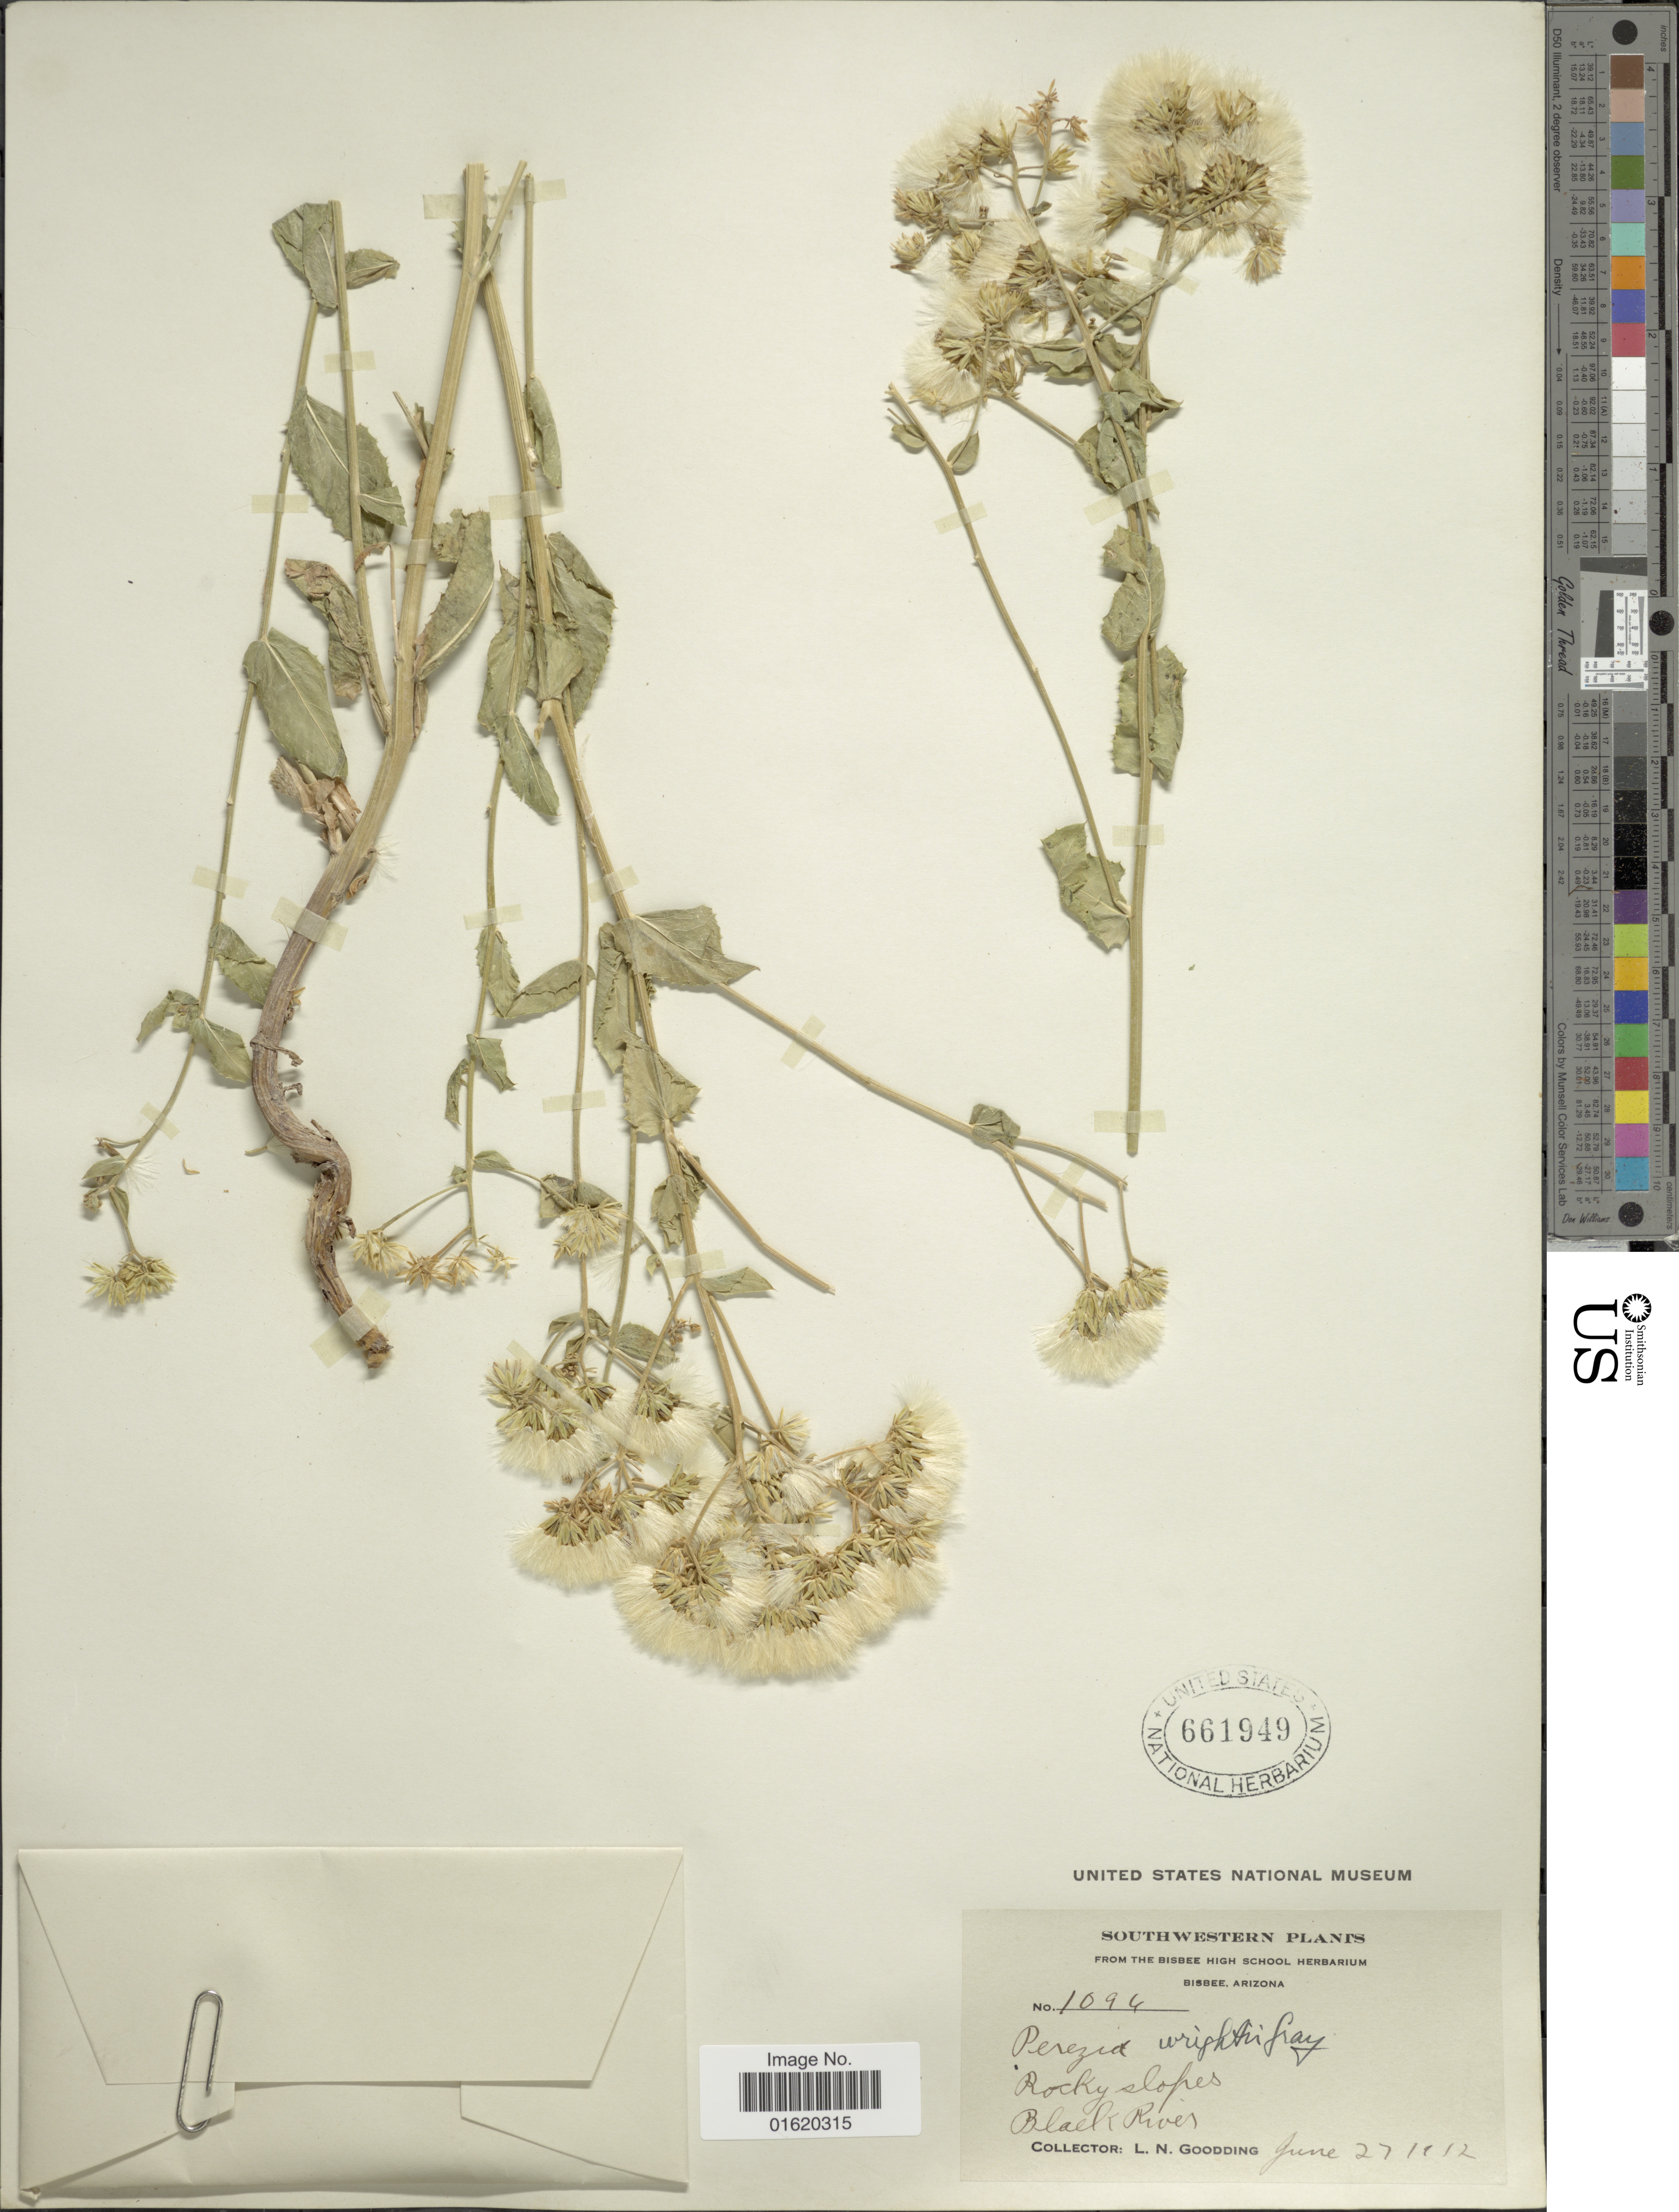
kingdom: Plantae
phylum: Tracheophyta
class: Magnoliopsida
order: Asterales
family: Asteraceae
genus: Acourtia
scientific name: Acourtia wrightii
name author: (A. Gray) Reveal & R.M. King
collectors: L. N. Goodding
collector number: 1094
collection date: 1912-06-27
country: United States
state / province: Arizona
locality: Southwestern, Bisbee, rocky slopes, black river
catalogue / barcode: US 661949